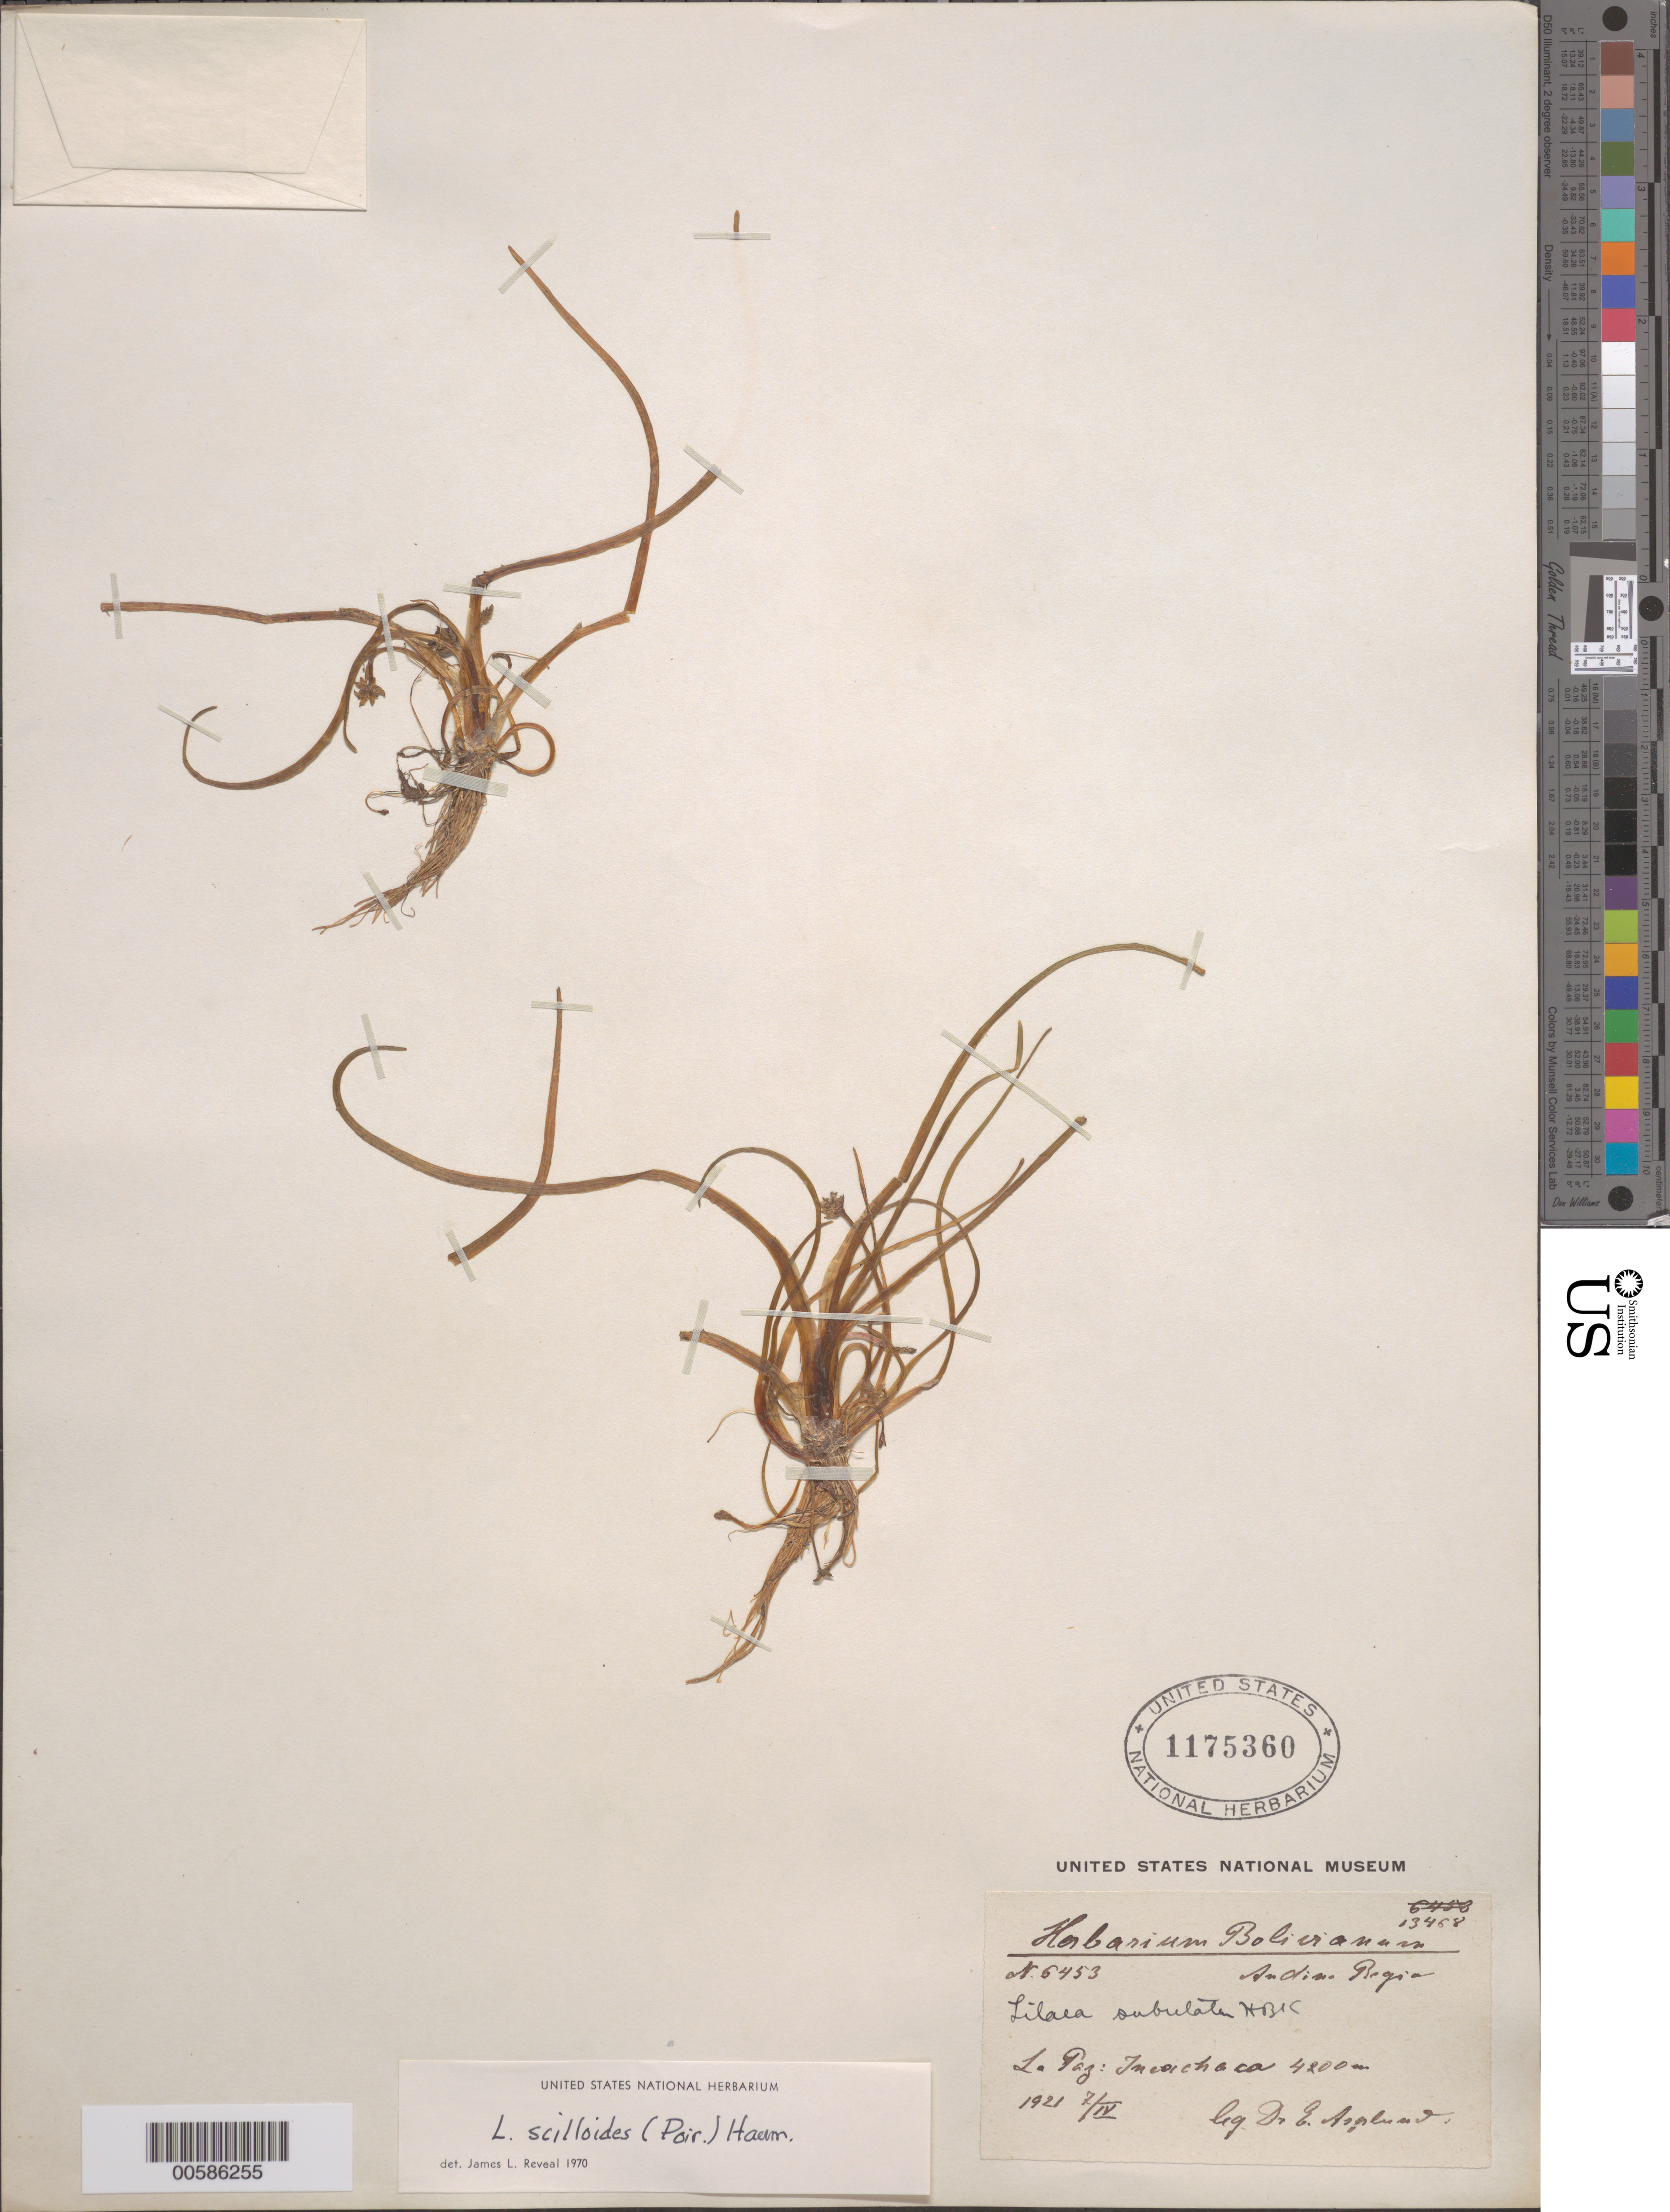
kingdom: Plantae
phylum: Tracheophyta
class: Liliopsida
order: Alismatales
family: Juncaginaceae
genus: Triglochin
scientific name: Triglochin scilloides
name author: (Poir.) Mering & Kadereit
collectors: E. Asplund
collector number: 13468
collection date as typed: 07 Apr 1921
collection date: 1921-04-07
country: Bolivia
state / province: La Paz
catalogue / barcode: US 1175360